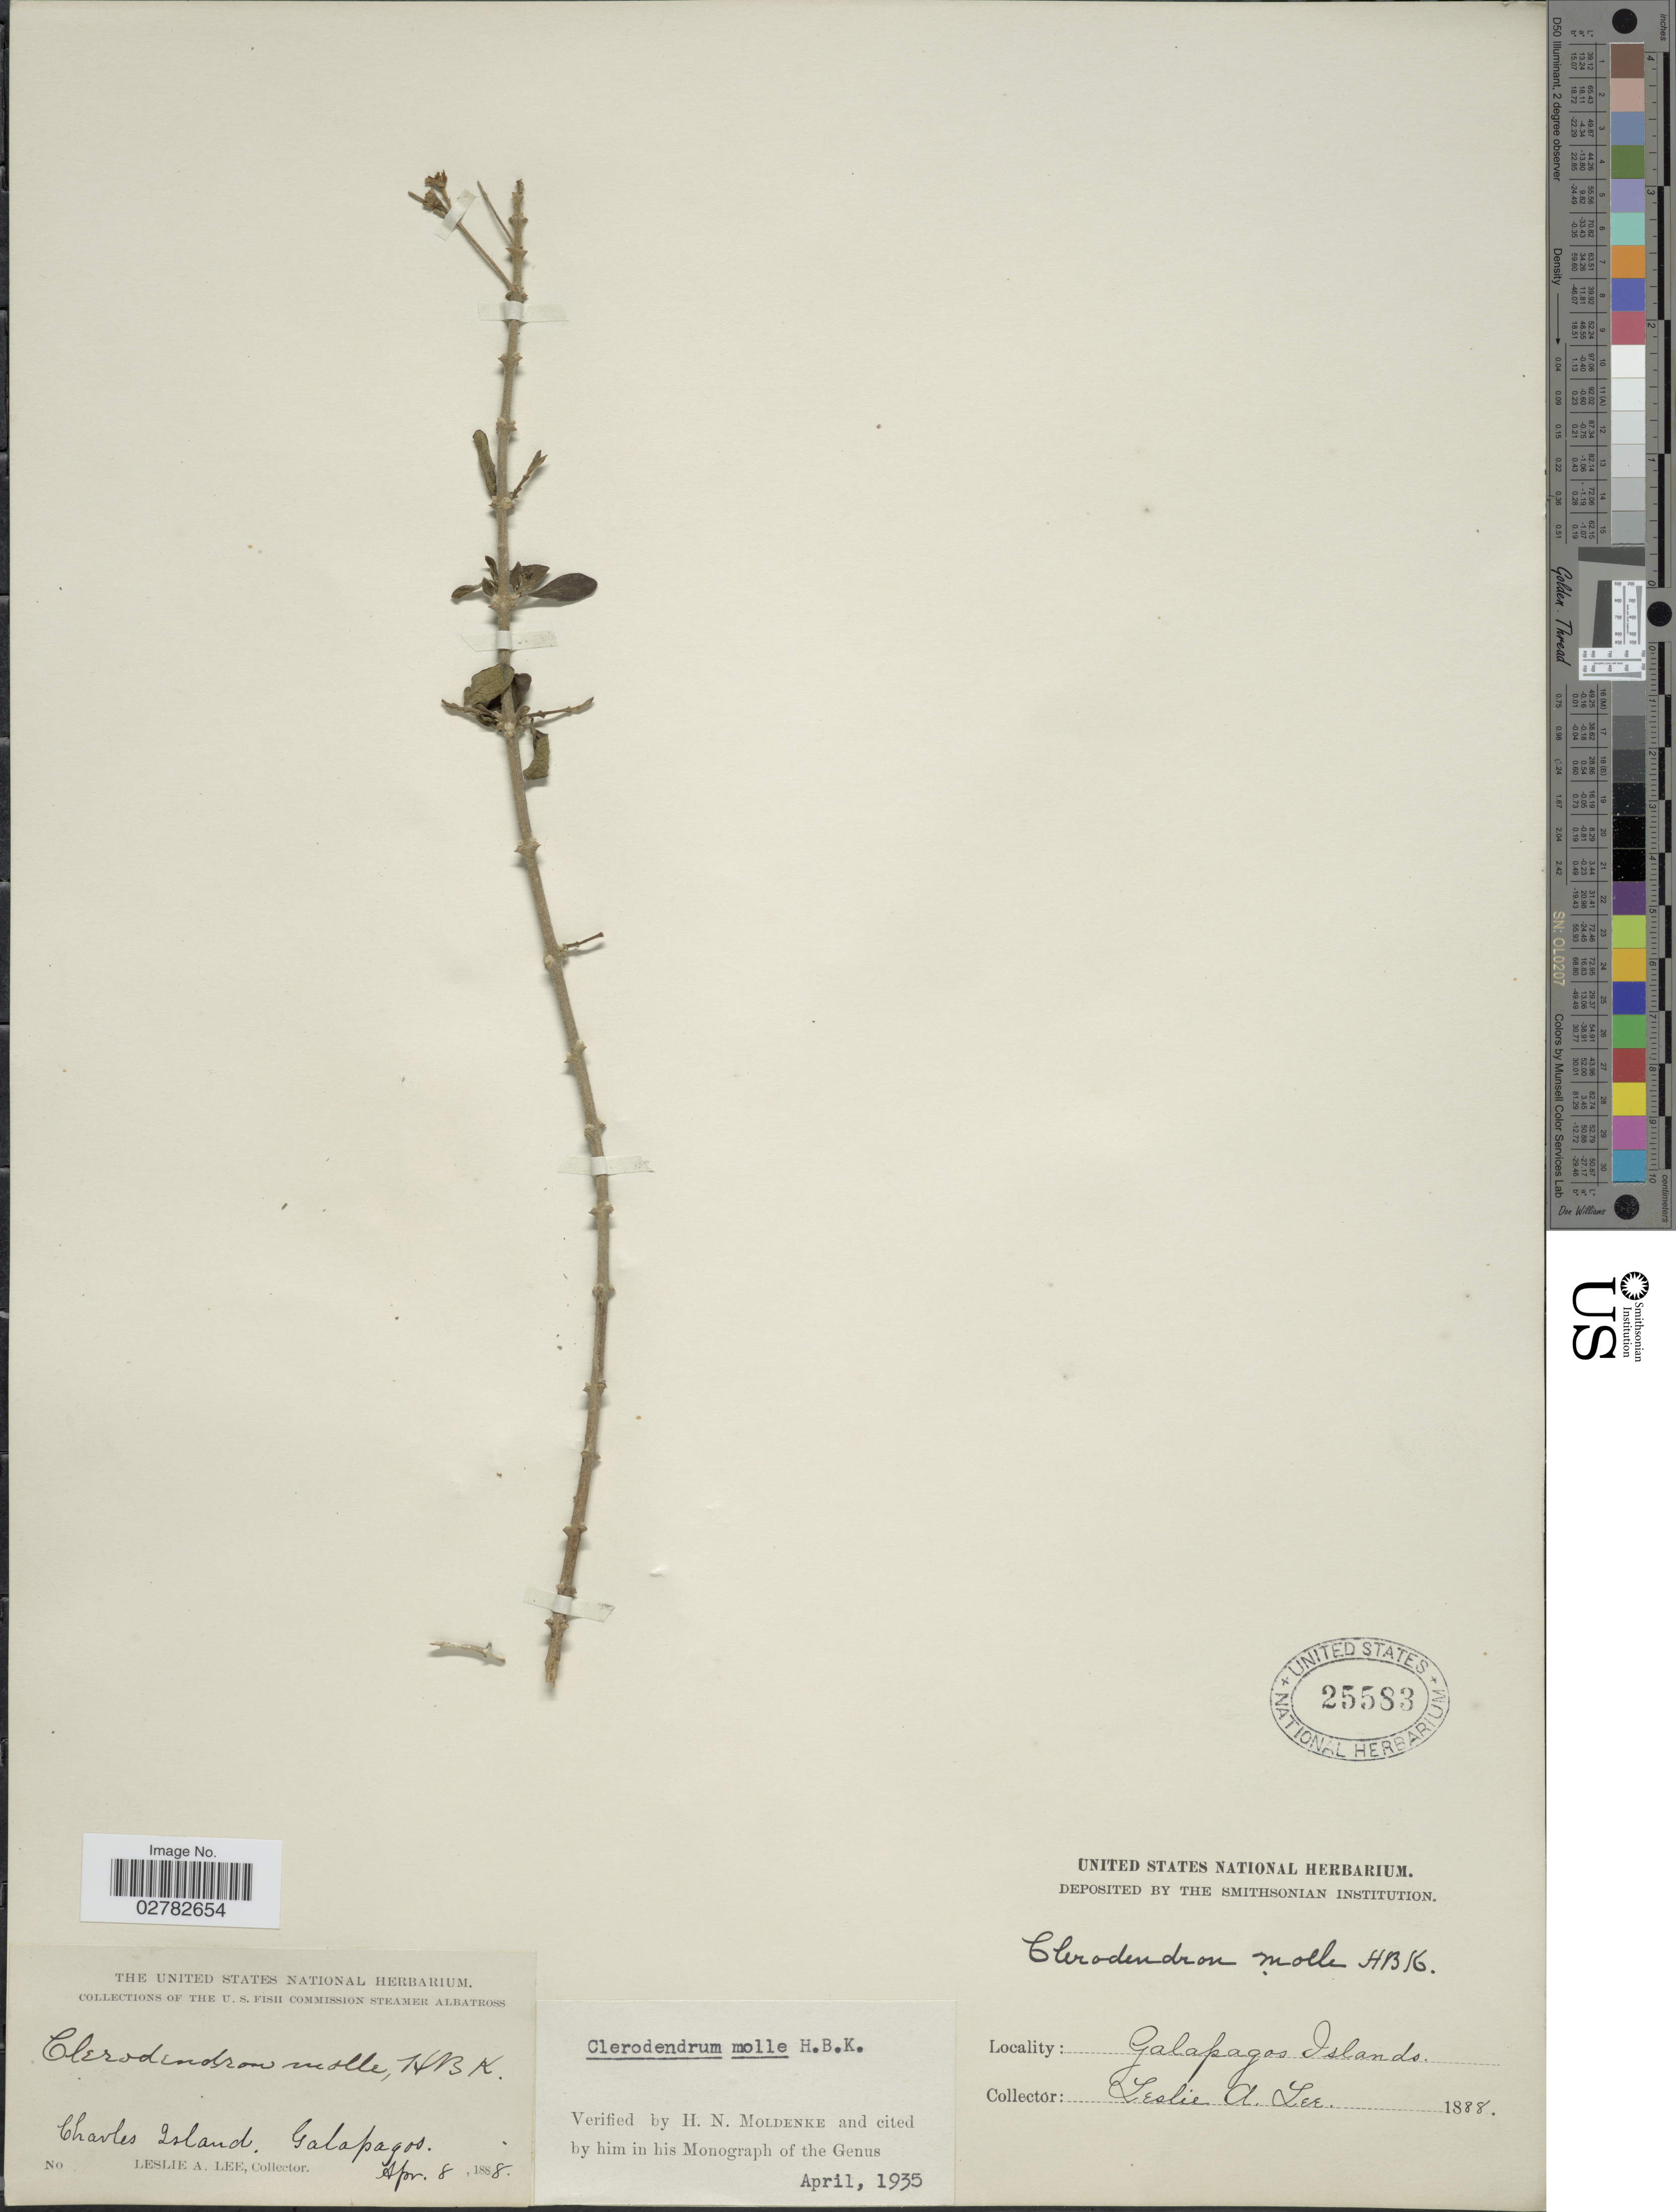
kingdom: Plantae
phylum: Tracheophyta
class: Magnoliopsida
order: Lamiales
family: Lamiaceae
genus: Clerodendrum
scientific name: Clerodendrum molle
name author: Kunth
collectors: L. Lee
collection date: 1888-04-08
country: Ecuador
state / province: Colón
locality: Charles Island, Galapagos.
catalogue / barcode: US 25583